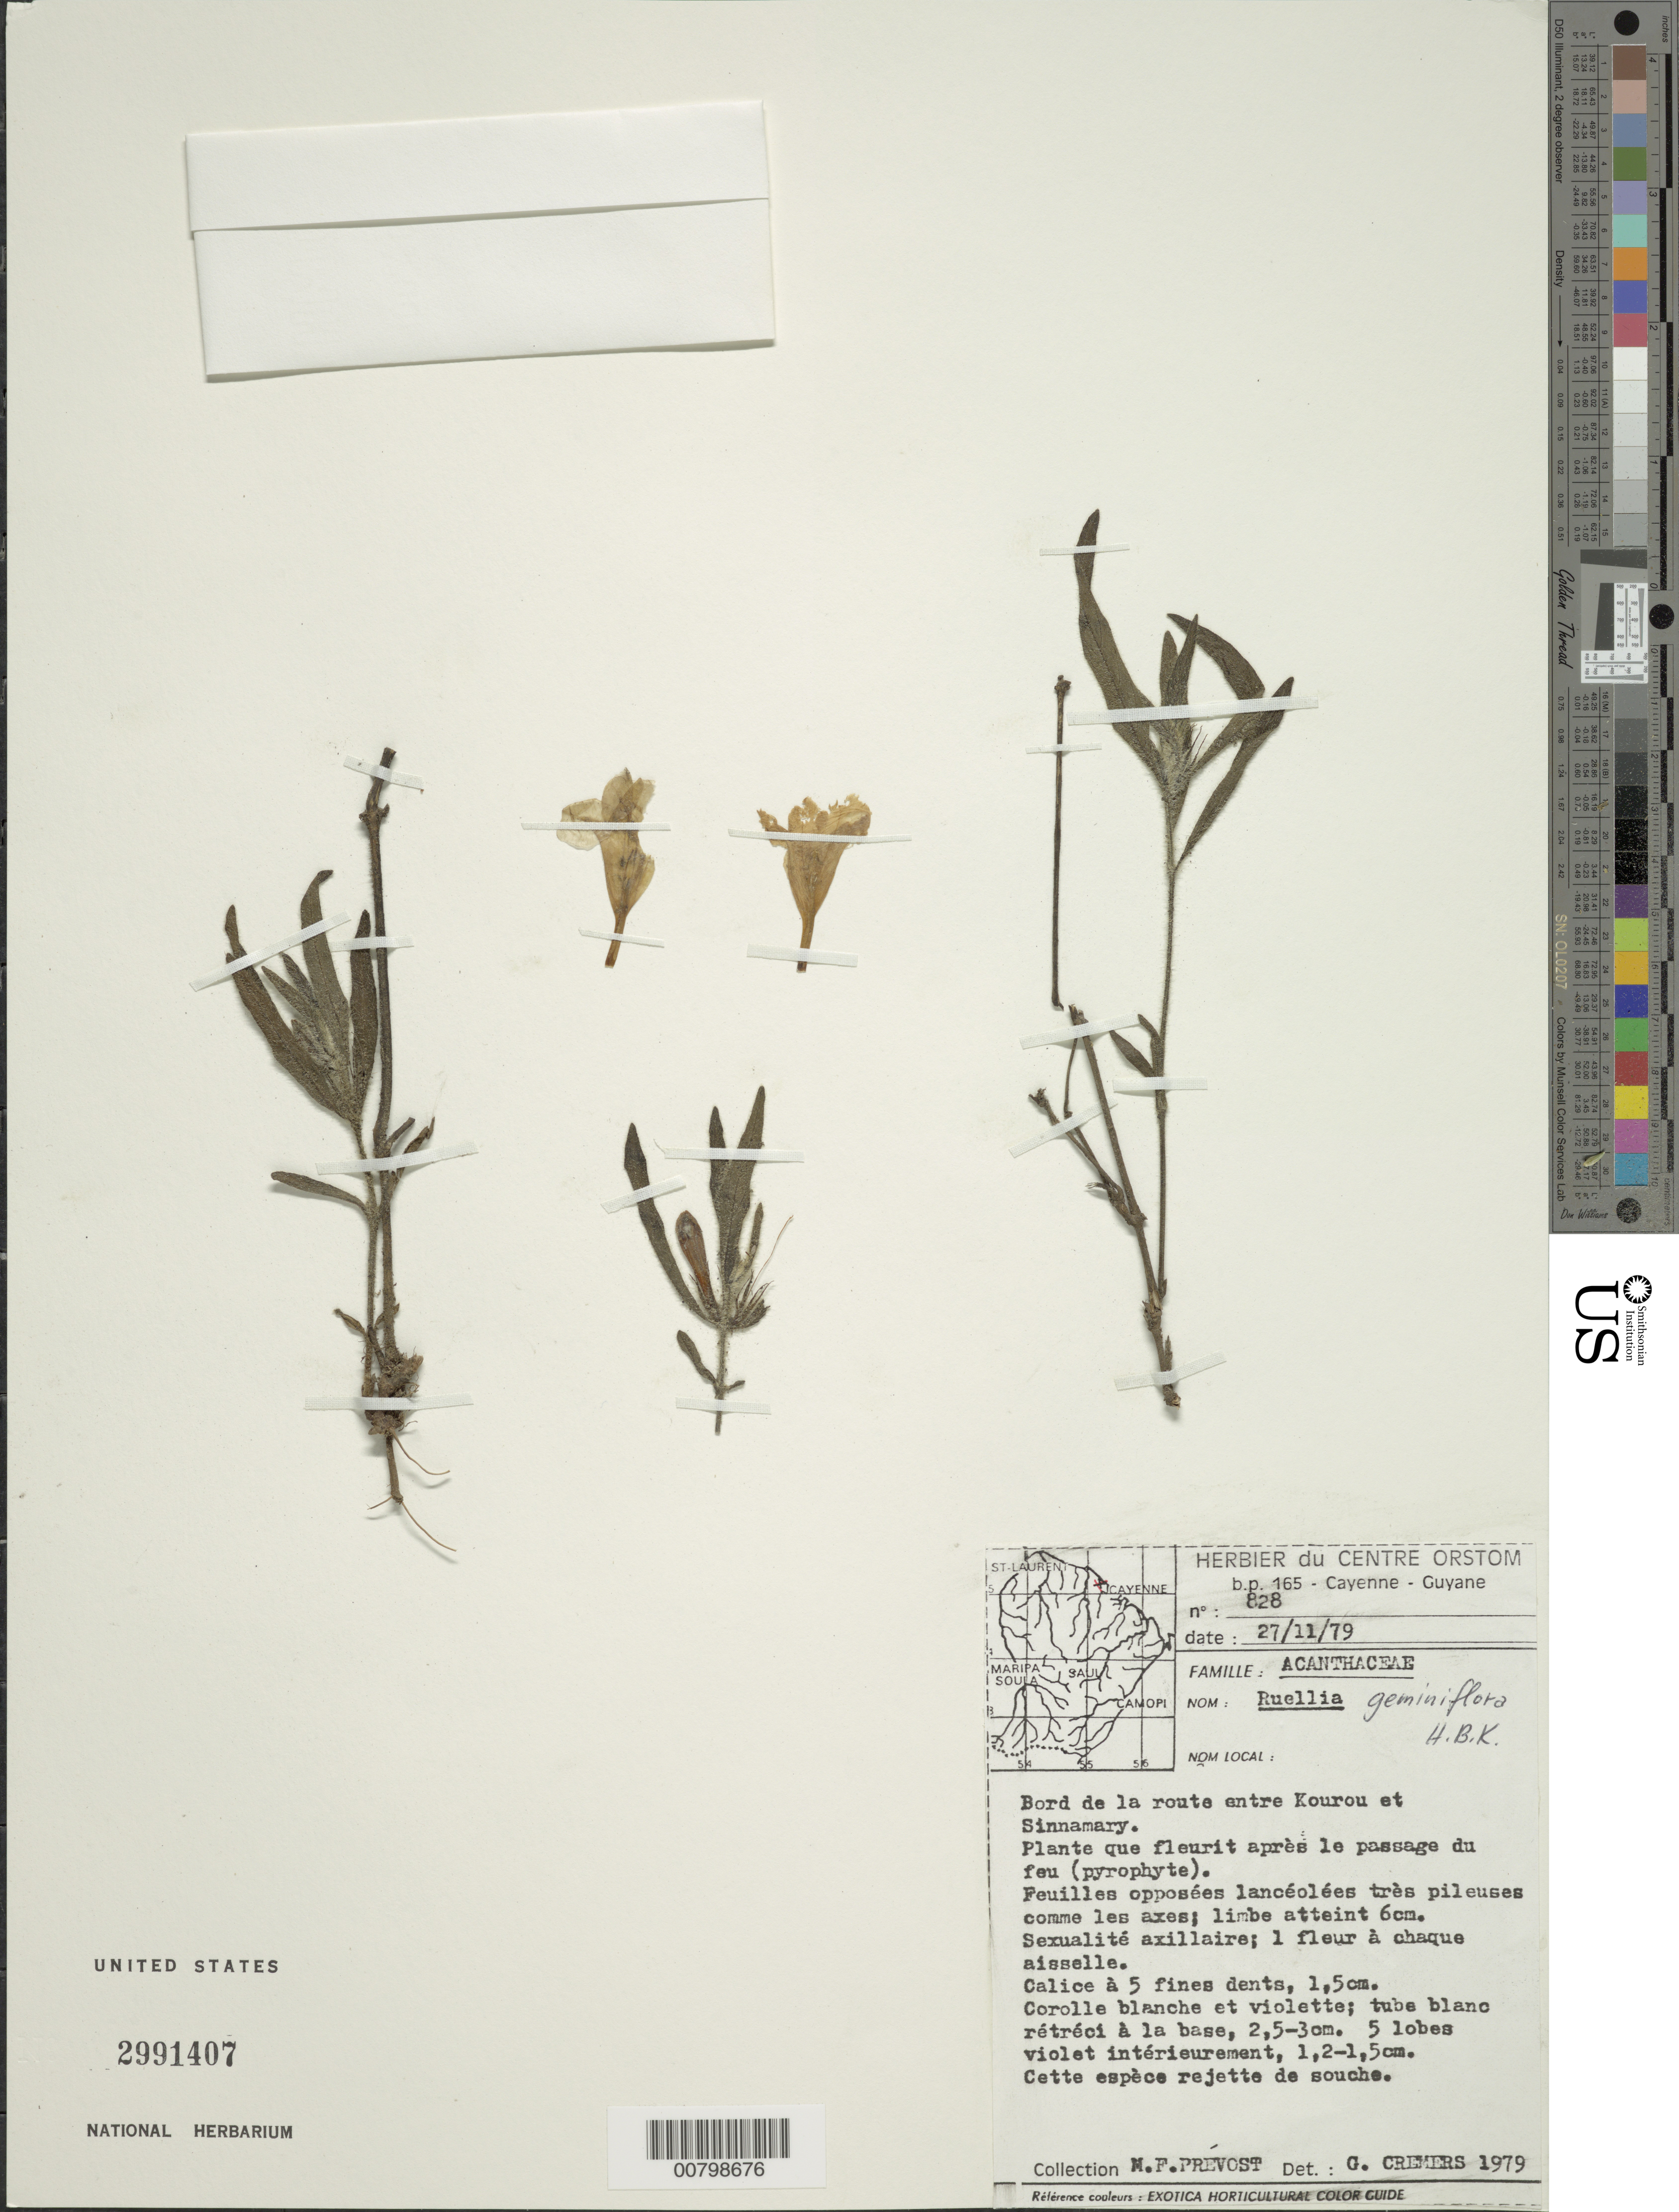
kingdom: Plantae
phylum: Tracheophyta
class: Magnoliopsida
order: Lamiales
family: Acanthaceae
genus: Ruellia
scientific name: Ruellia geminiflora var. angustifolia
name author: (Nees) Griseb.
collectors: M.-F. Prévost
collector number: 828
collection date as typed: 27-Nov-79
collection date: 1979-11-27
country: French Guiana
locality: Kourou-Sinnamary route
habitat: Borde de la route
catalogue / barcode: US 2991407